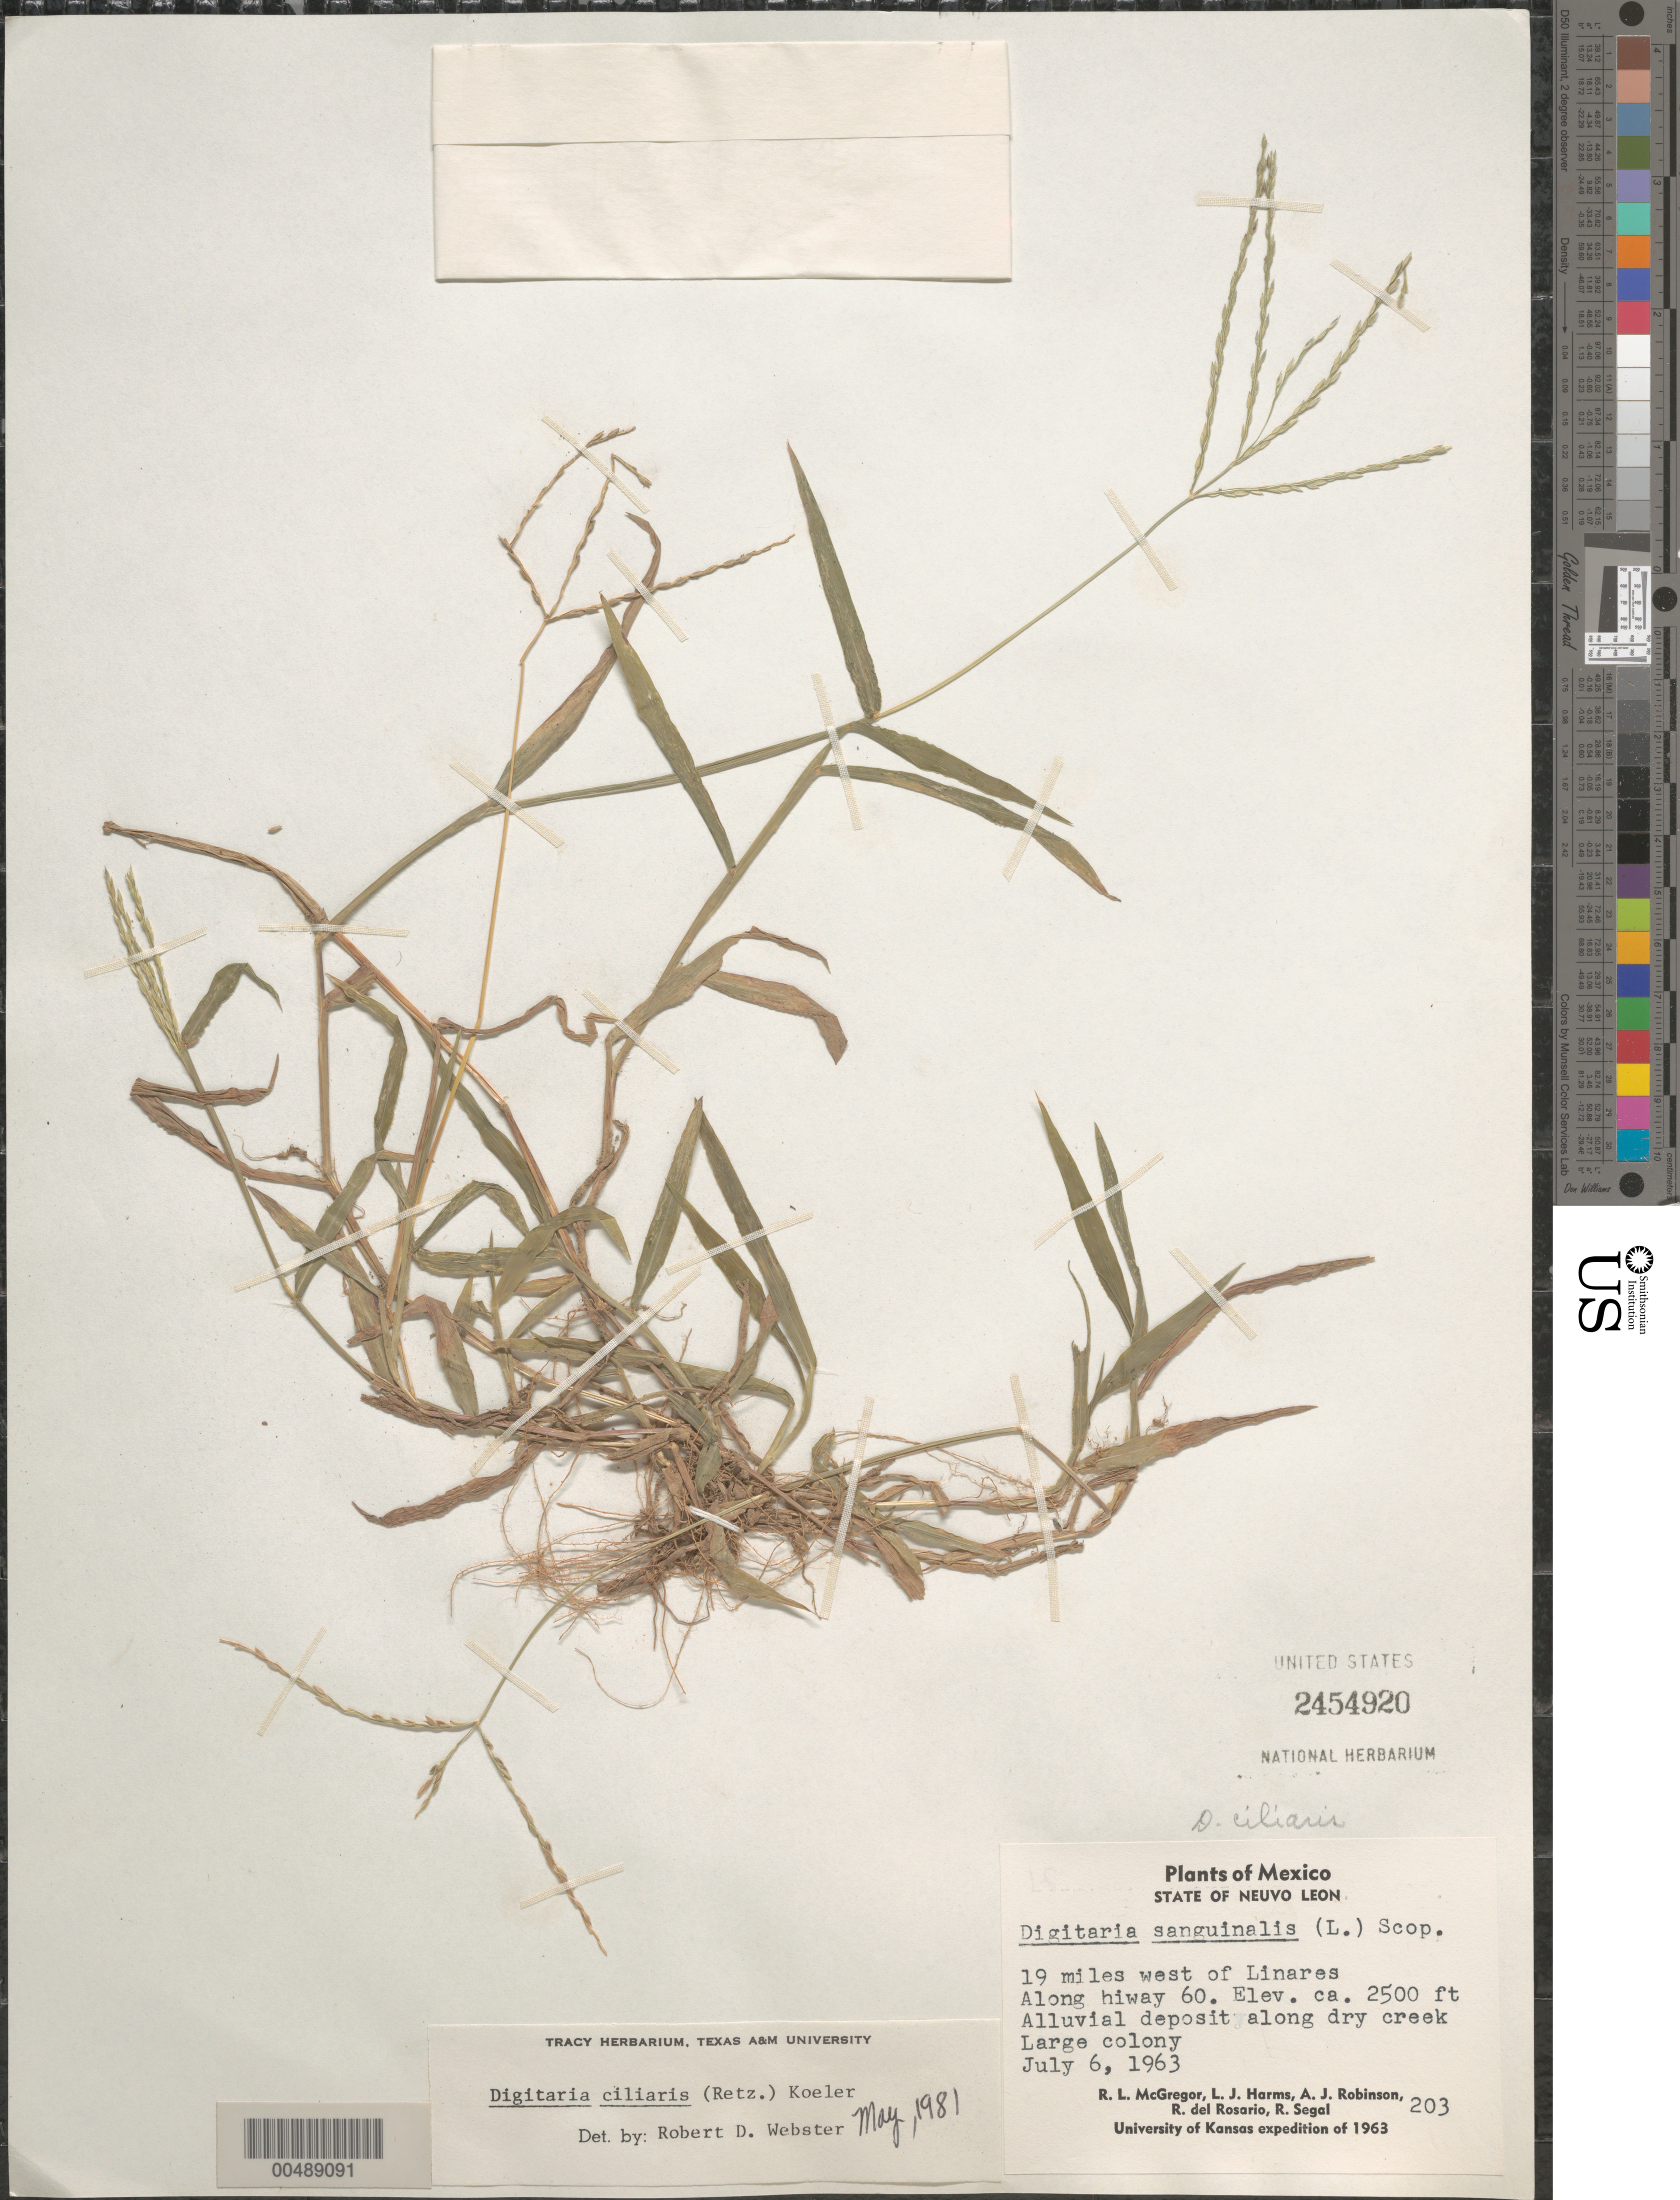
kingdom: Plantae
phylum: Tracheophyta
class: Liliopsida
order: Poales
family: Poaceae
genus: Digitaria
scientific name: Digitaria ciliaris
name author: (Retz.) Koeler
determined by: Webster, Robert D.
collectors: R. McGregor, L. Harms & A. J. Robinson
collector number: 203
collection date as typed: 6 Jul 1963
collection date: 1963-07-06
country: Mexico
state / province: Nuevo León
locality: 19 mi W of Linares, along hwy 60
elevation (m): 762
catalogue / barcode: US 2454920